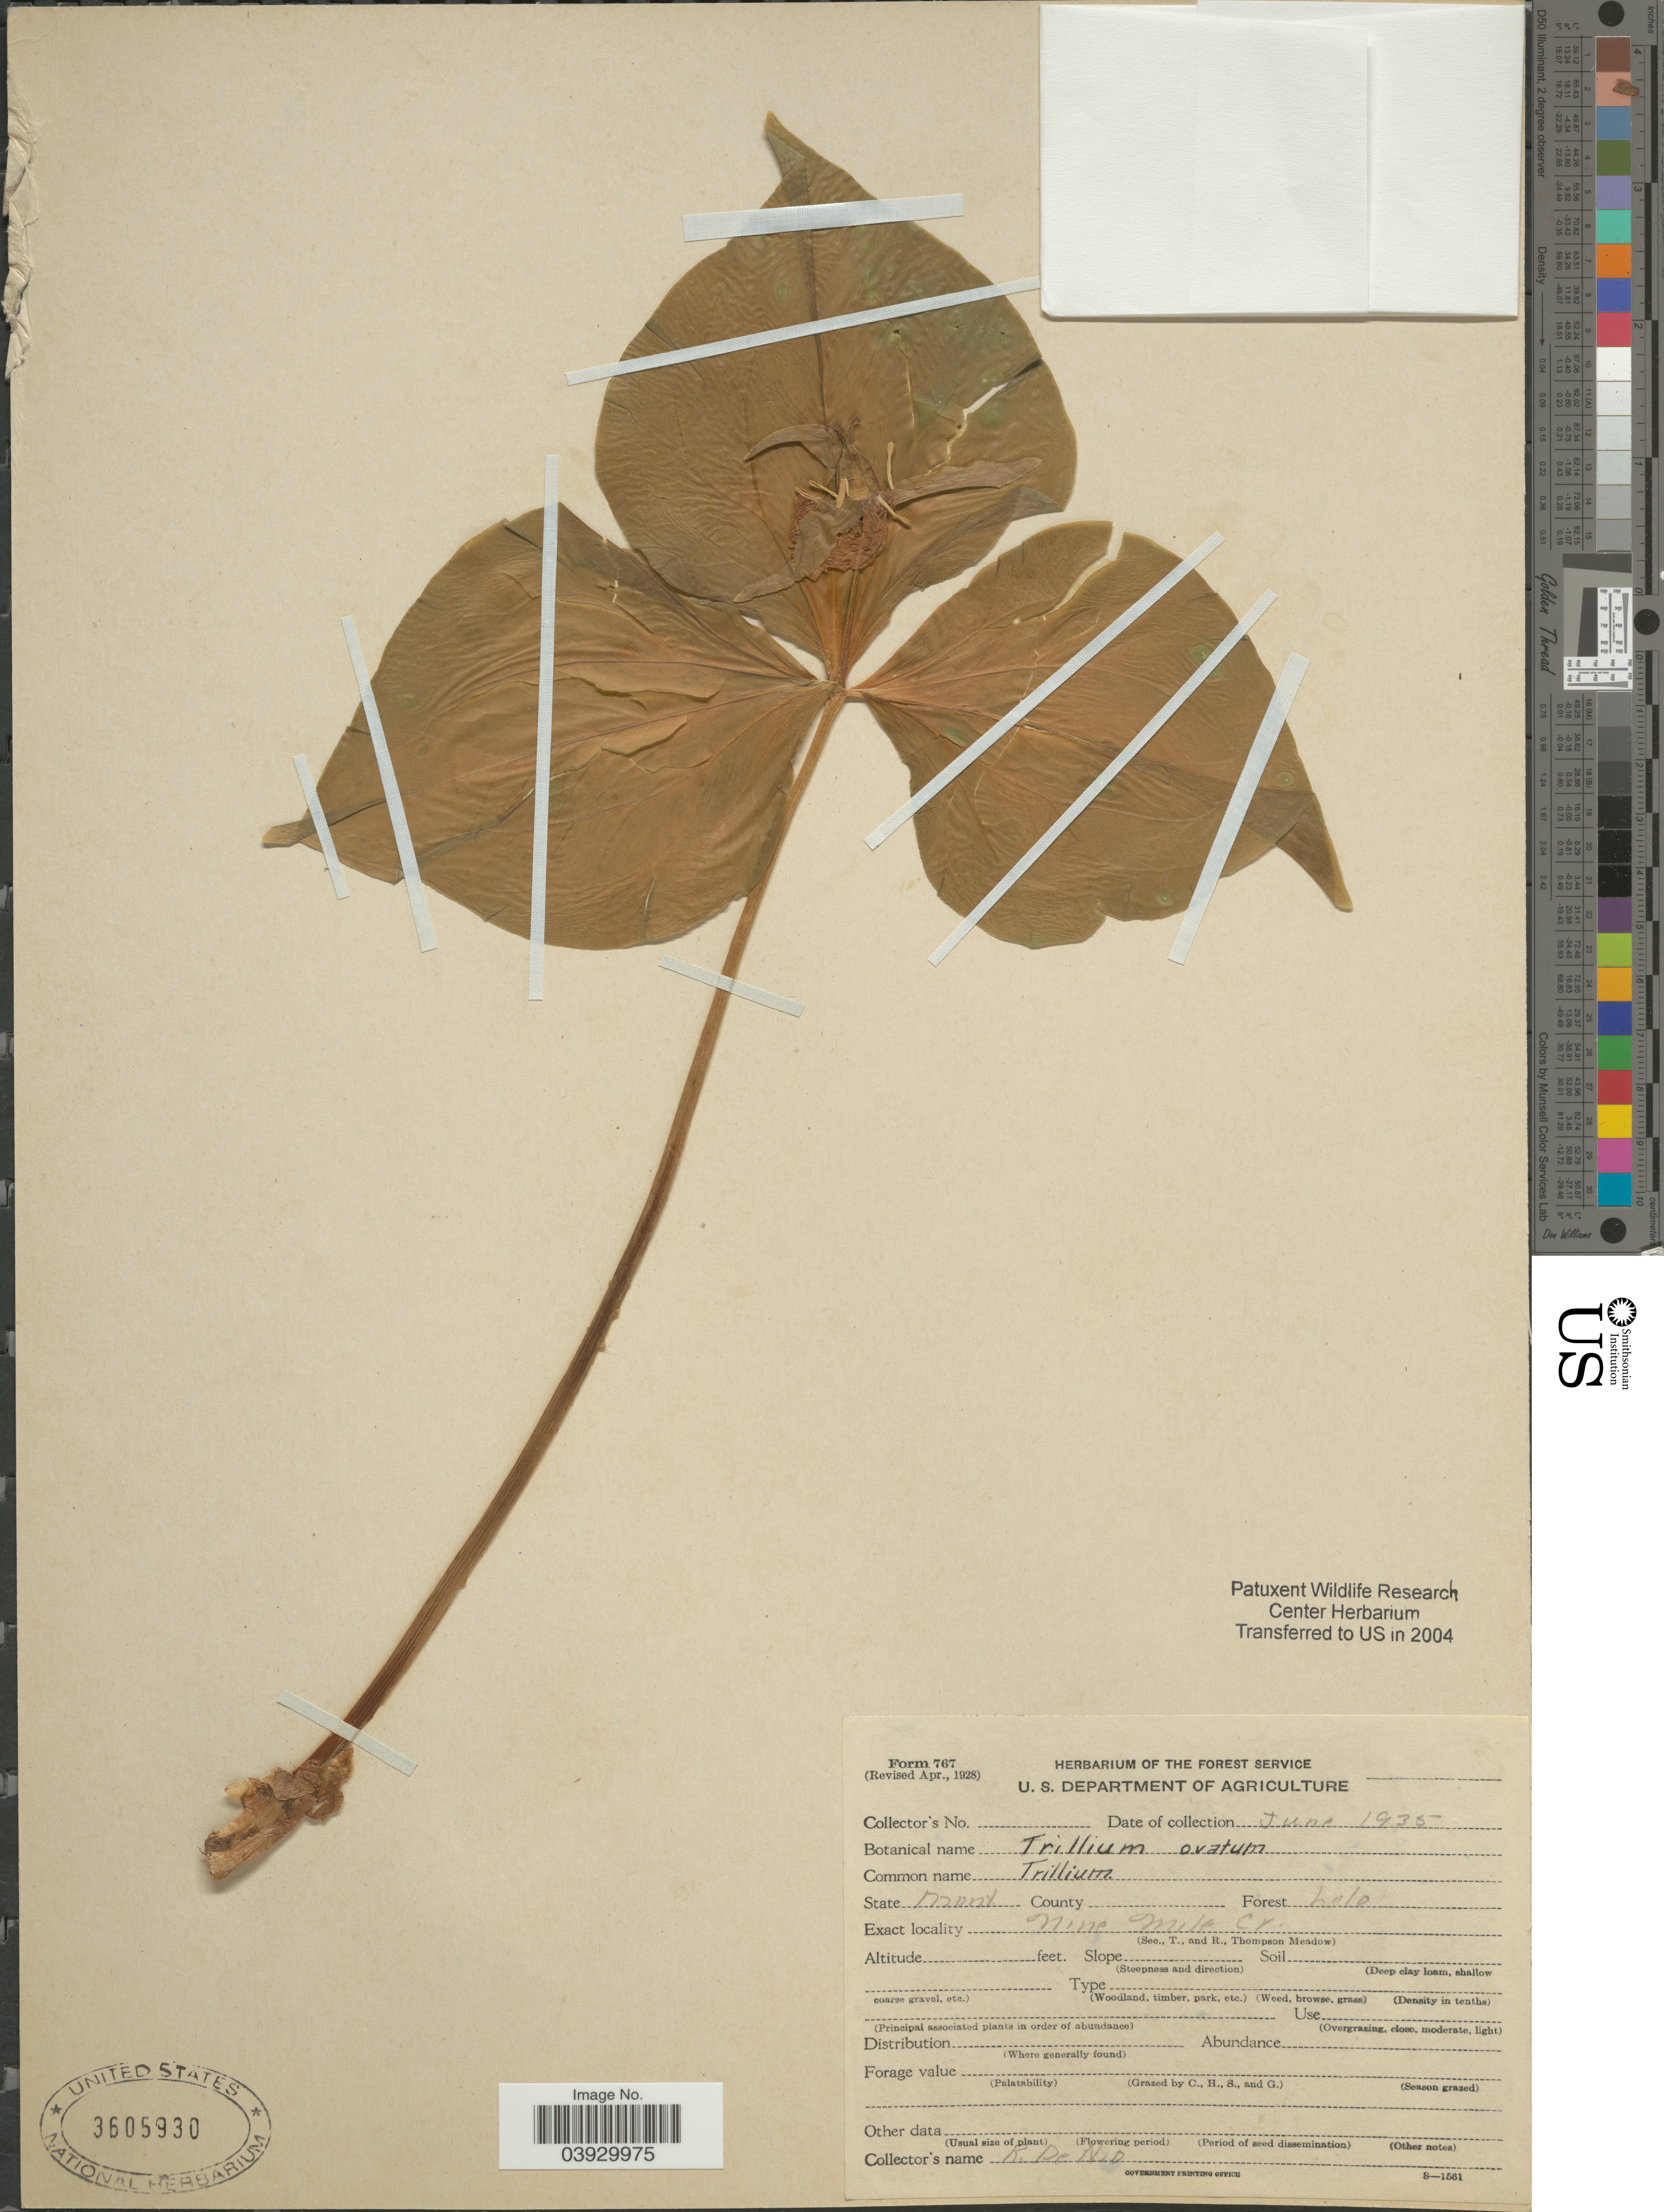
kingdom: Plantae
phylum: Tracheophyta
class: Liliopsida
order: Liliales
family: Melanthiaceae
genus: Trillium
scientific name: Trillium ovatum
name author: Pursh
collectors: R. Denio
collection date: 1935-06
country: United States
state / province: Montana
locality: Forest Lolo, Nine Mile Cr.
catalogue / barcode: US 3605930